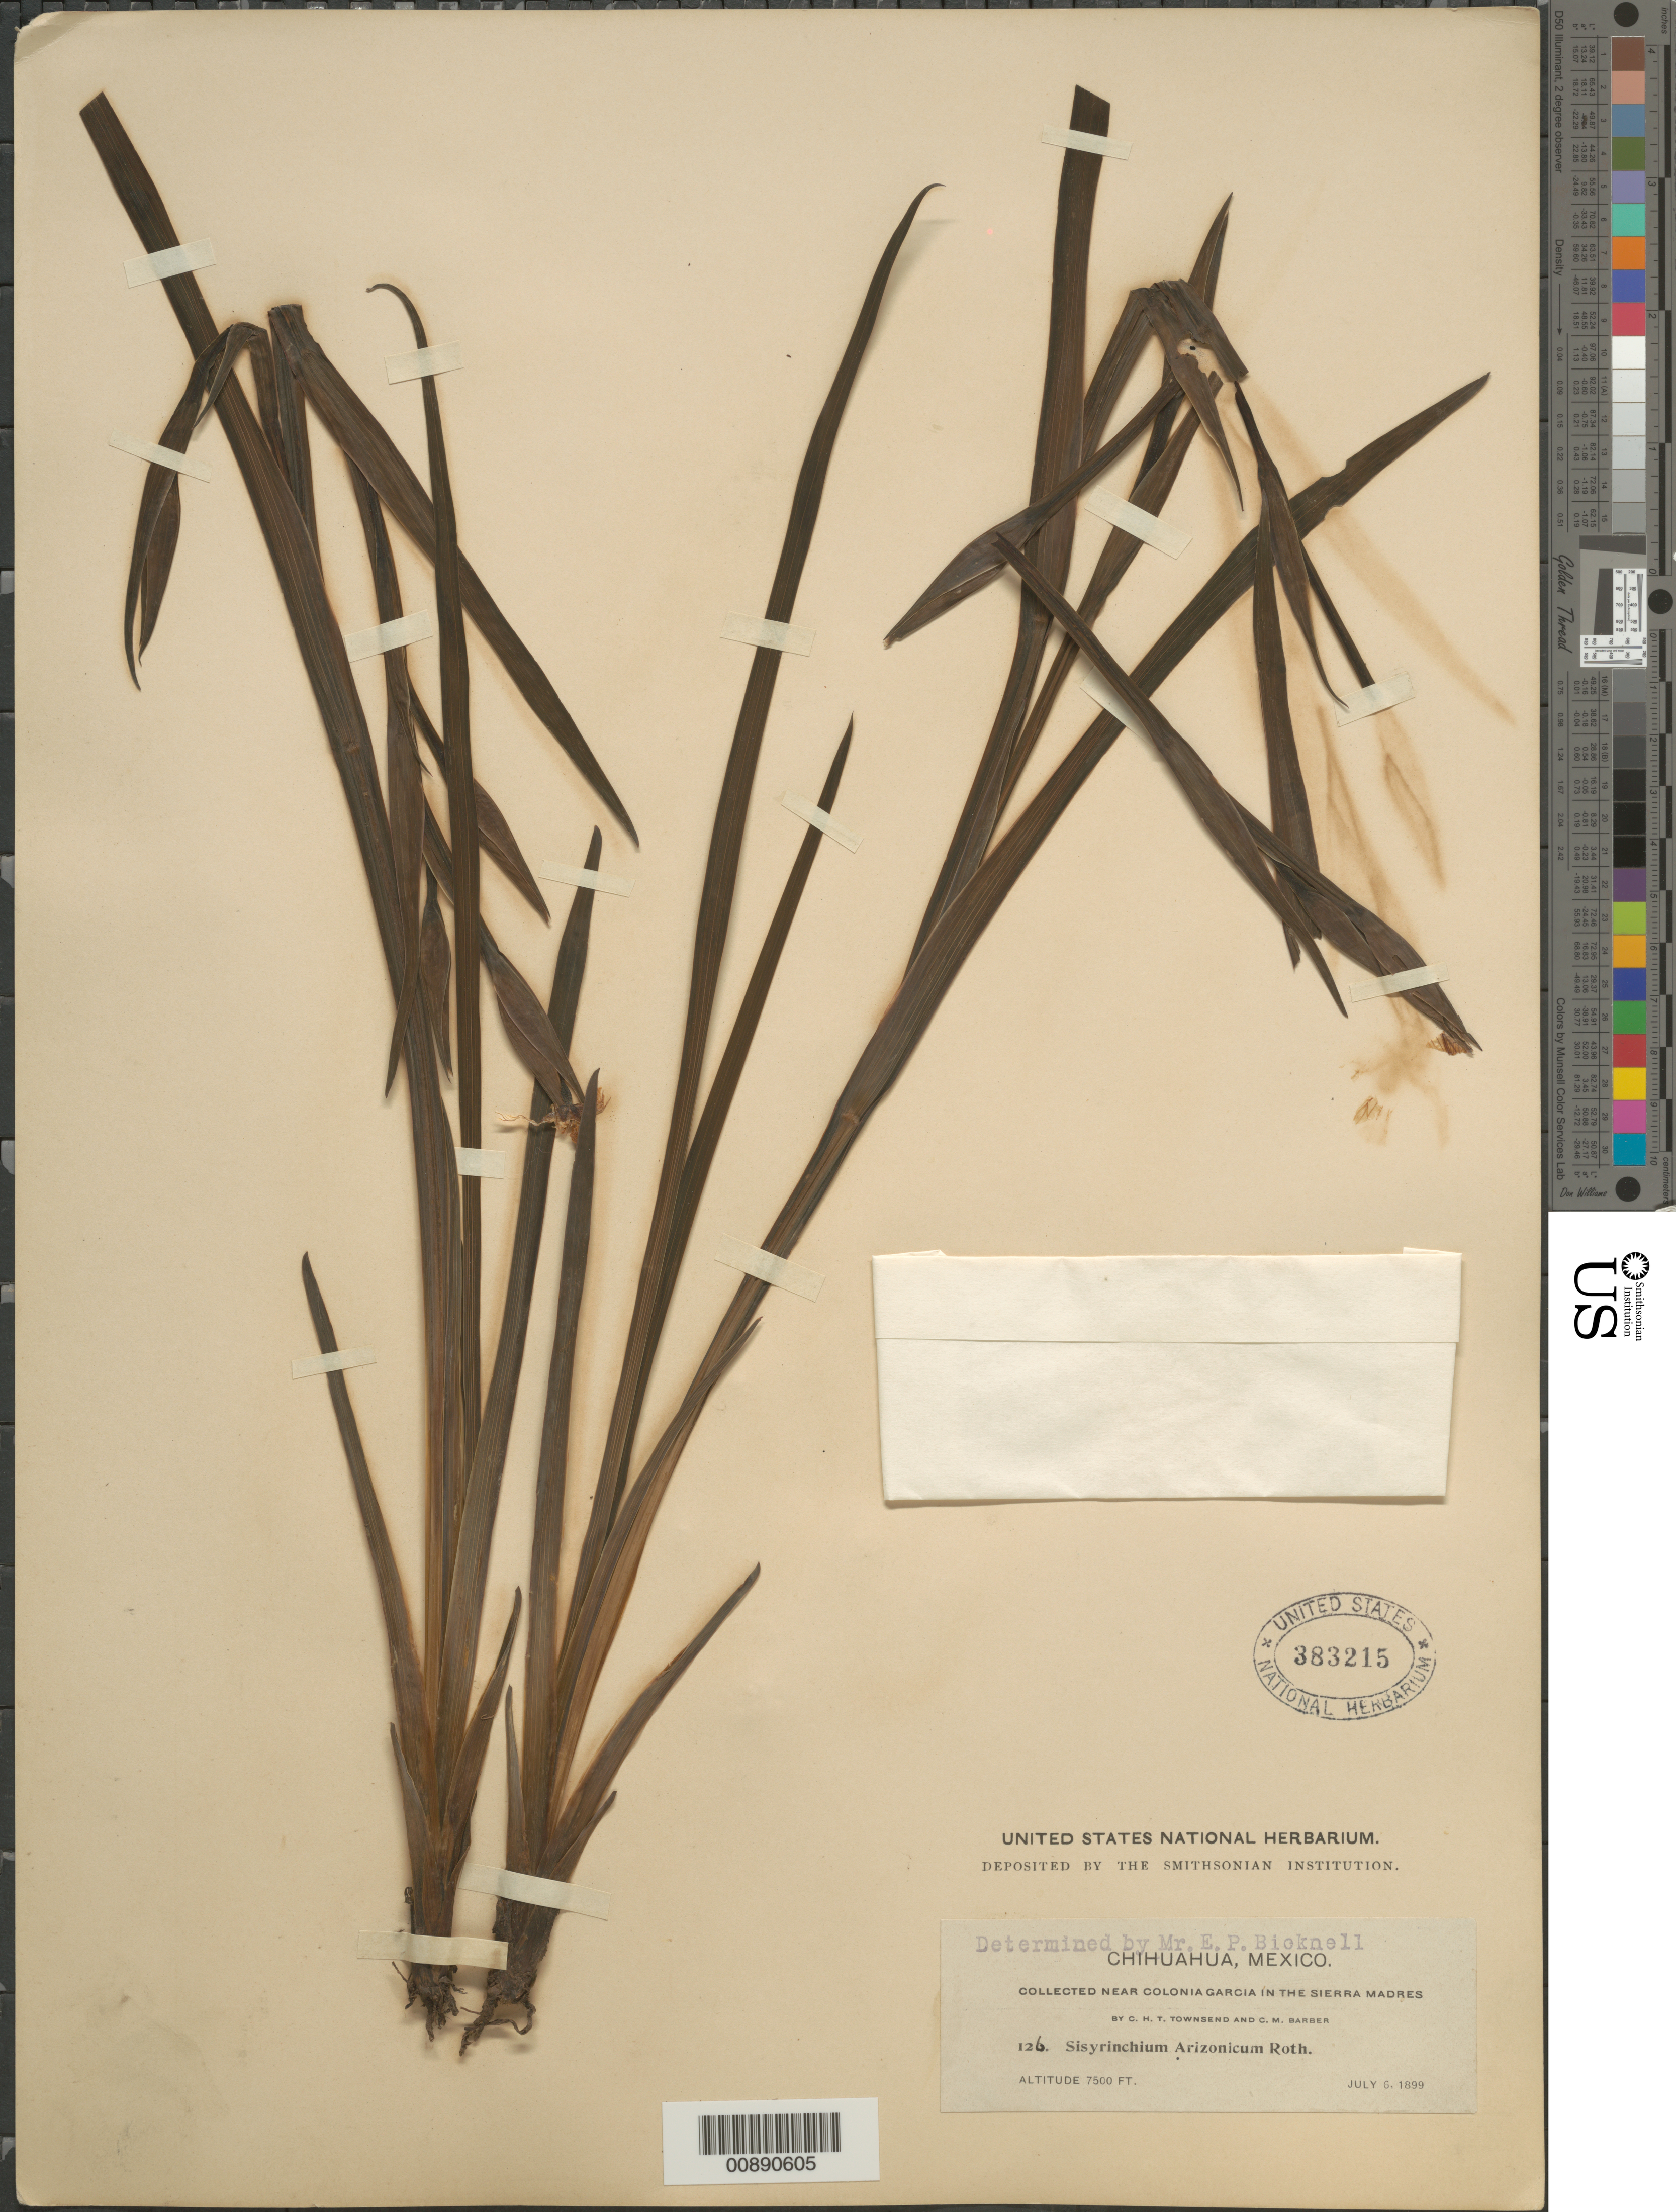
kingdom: Plantae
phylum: Tracheophyta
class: Liliopsida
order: Asparagales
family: Iridaceae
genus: Sisyrinchium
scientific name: Sisyrinchium arizonicum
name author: Rothr.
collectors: C. H. T. Townsend & C. Barber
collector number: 126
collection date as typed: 06 Jul 1899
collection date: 1899-07-06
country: Mexico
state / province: Chihuahua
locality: Near Colonia García, Chihuahua.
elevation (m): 2286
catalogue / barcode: US 383215